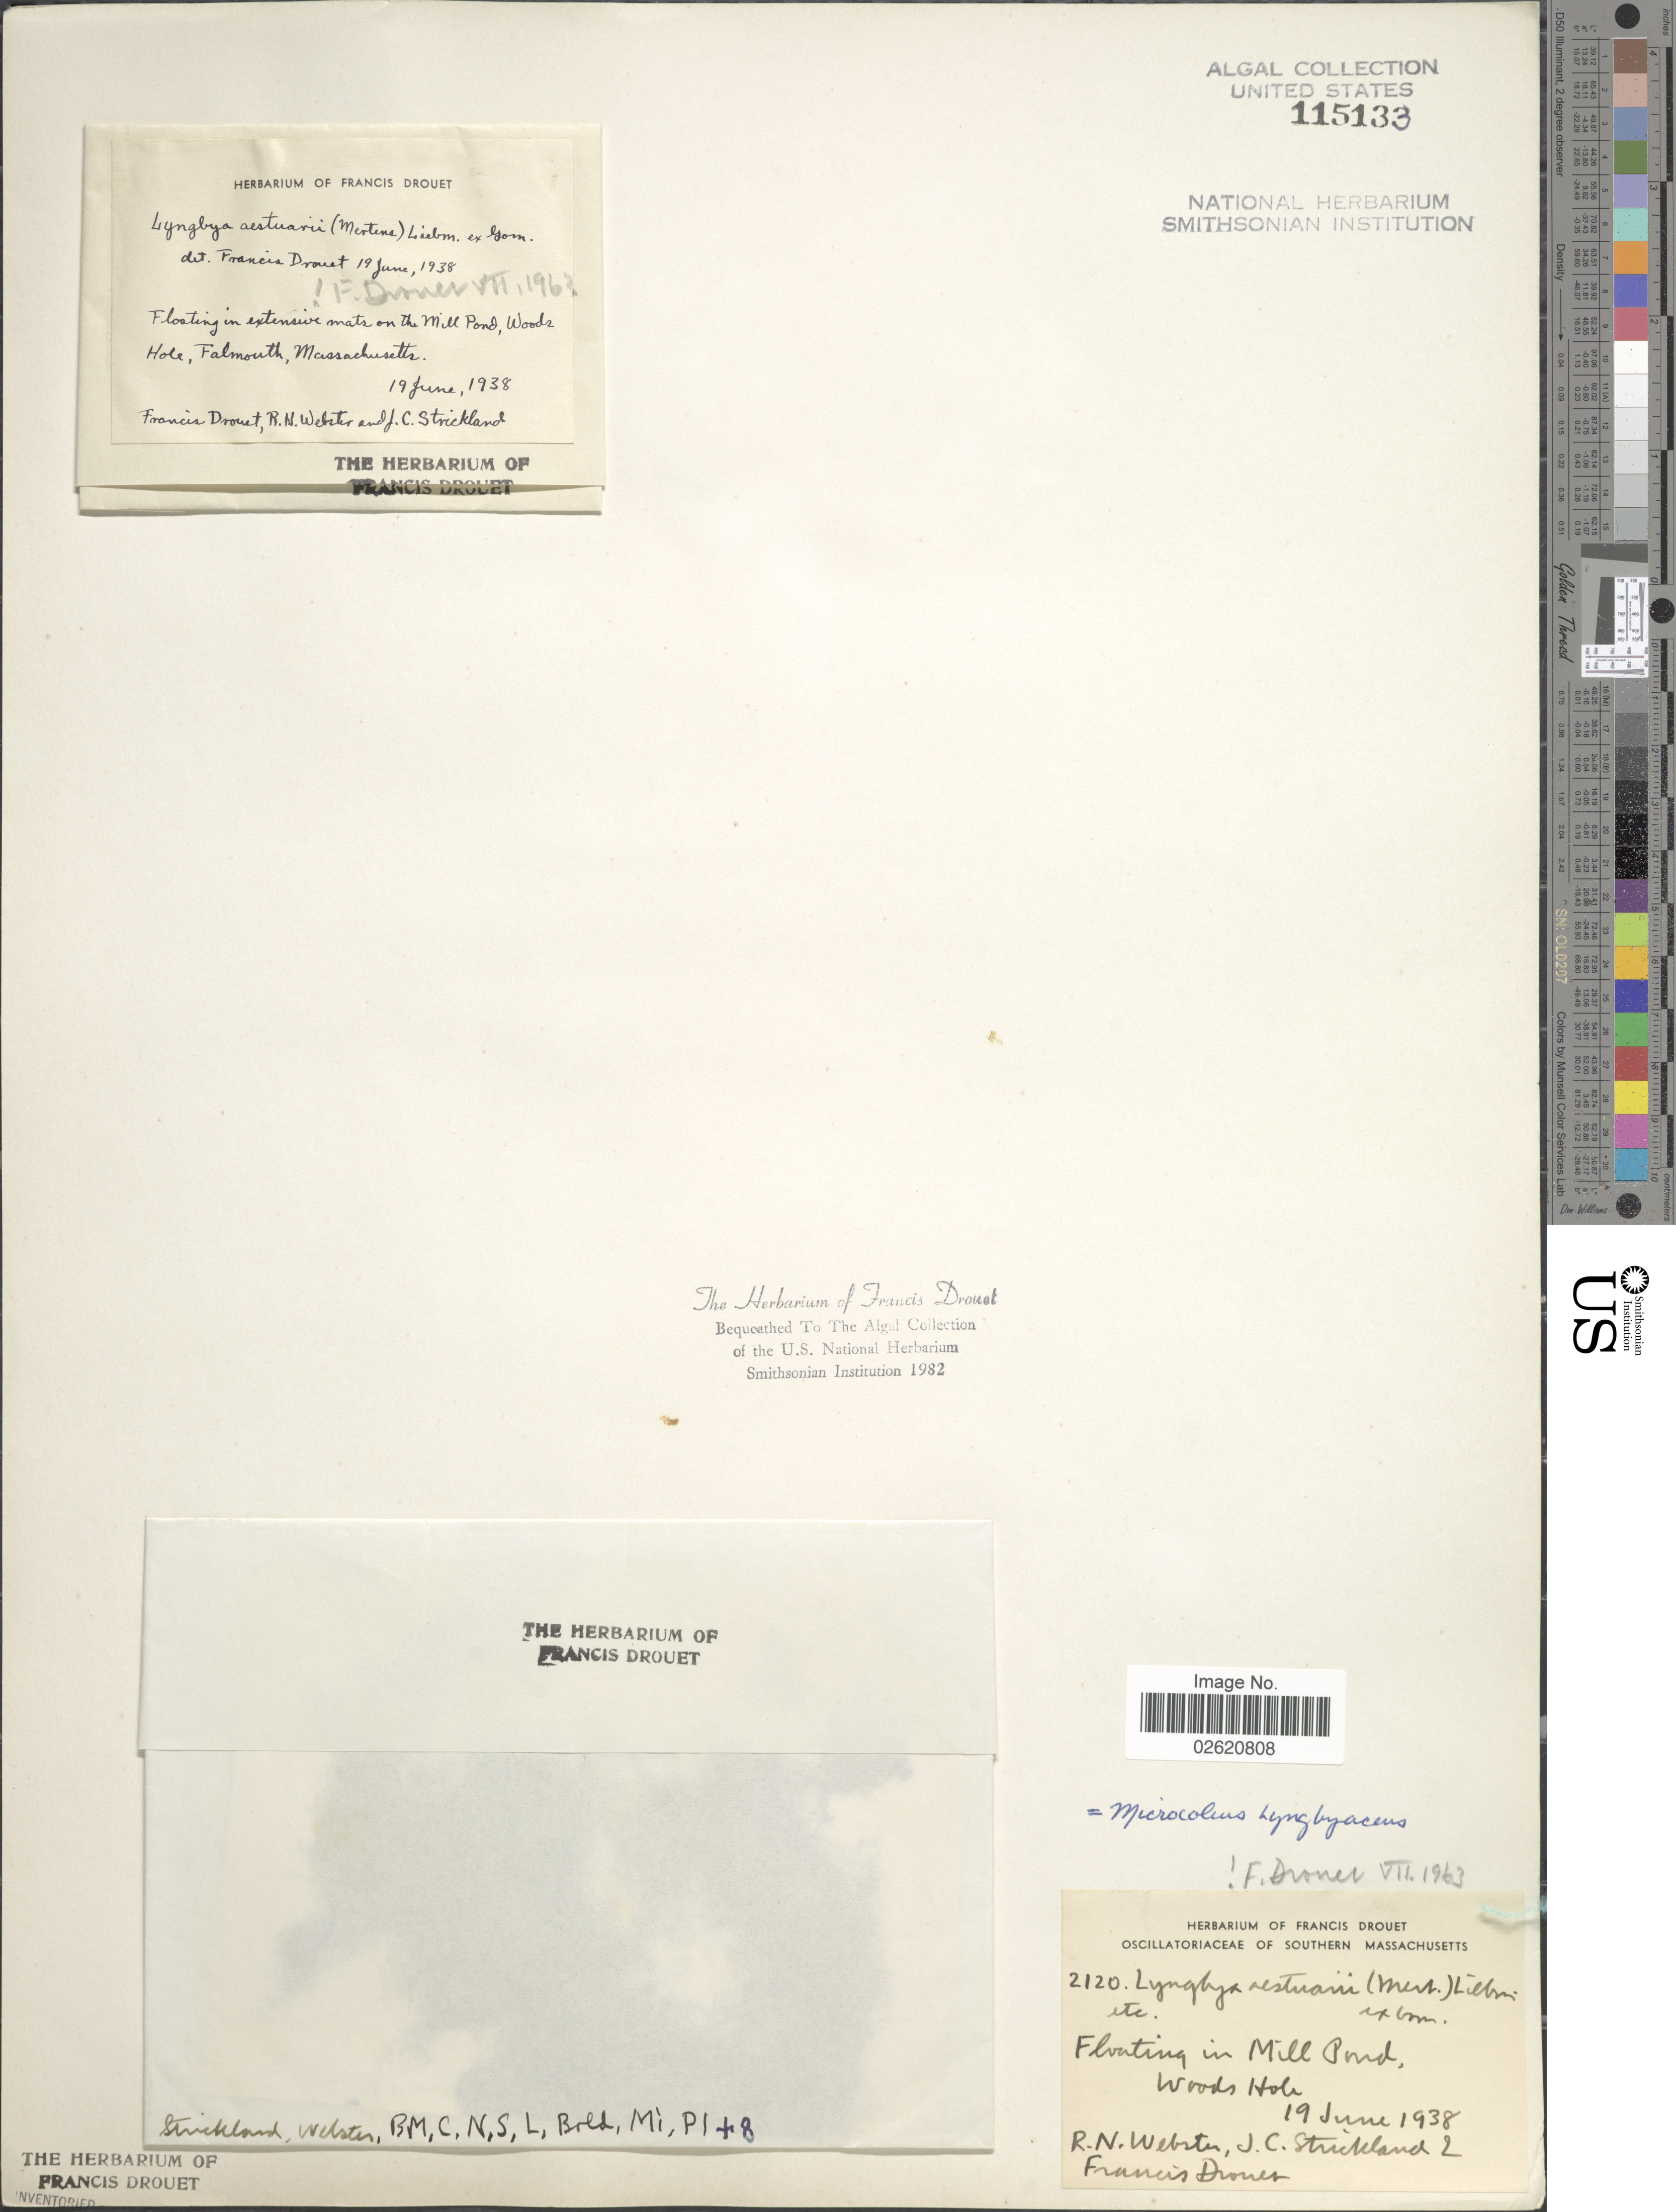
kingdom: Bacteria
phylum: Cyanobacteria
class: Cyanobacteriia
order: Cyanobacteriales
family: Microcoleaceae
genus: Microcoleus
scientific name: Microcoleus lyngbyaceus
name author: Kütz. ex Forti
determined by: Drouet, F. E.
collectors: R. N. Webster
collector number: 2120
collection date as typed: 19 Jun 1938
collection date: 1938-06-19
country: United States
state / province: Massachusetts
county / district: Barnstable County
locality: Woods Hole, Mill Pond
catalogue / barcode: US 115133